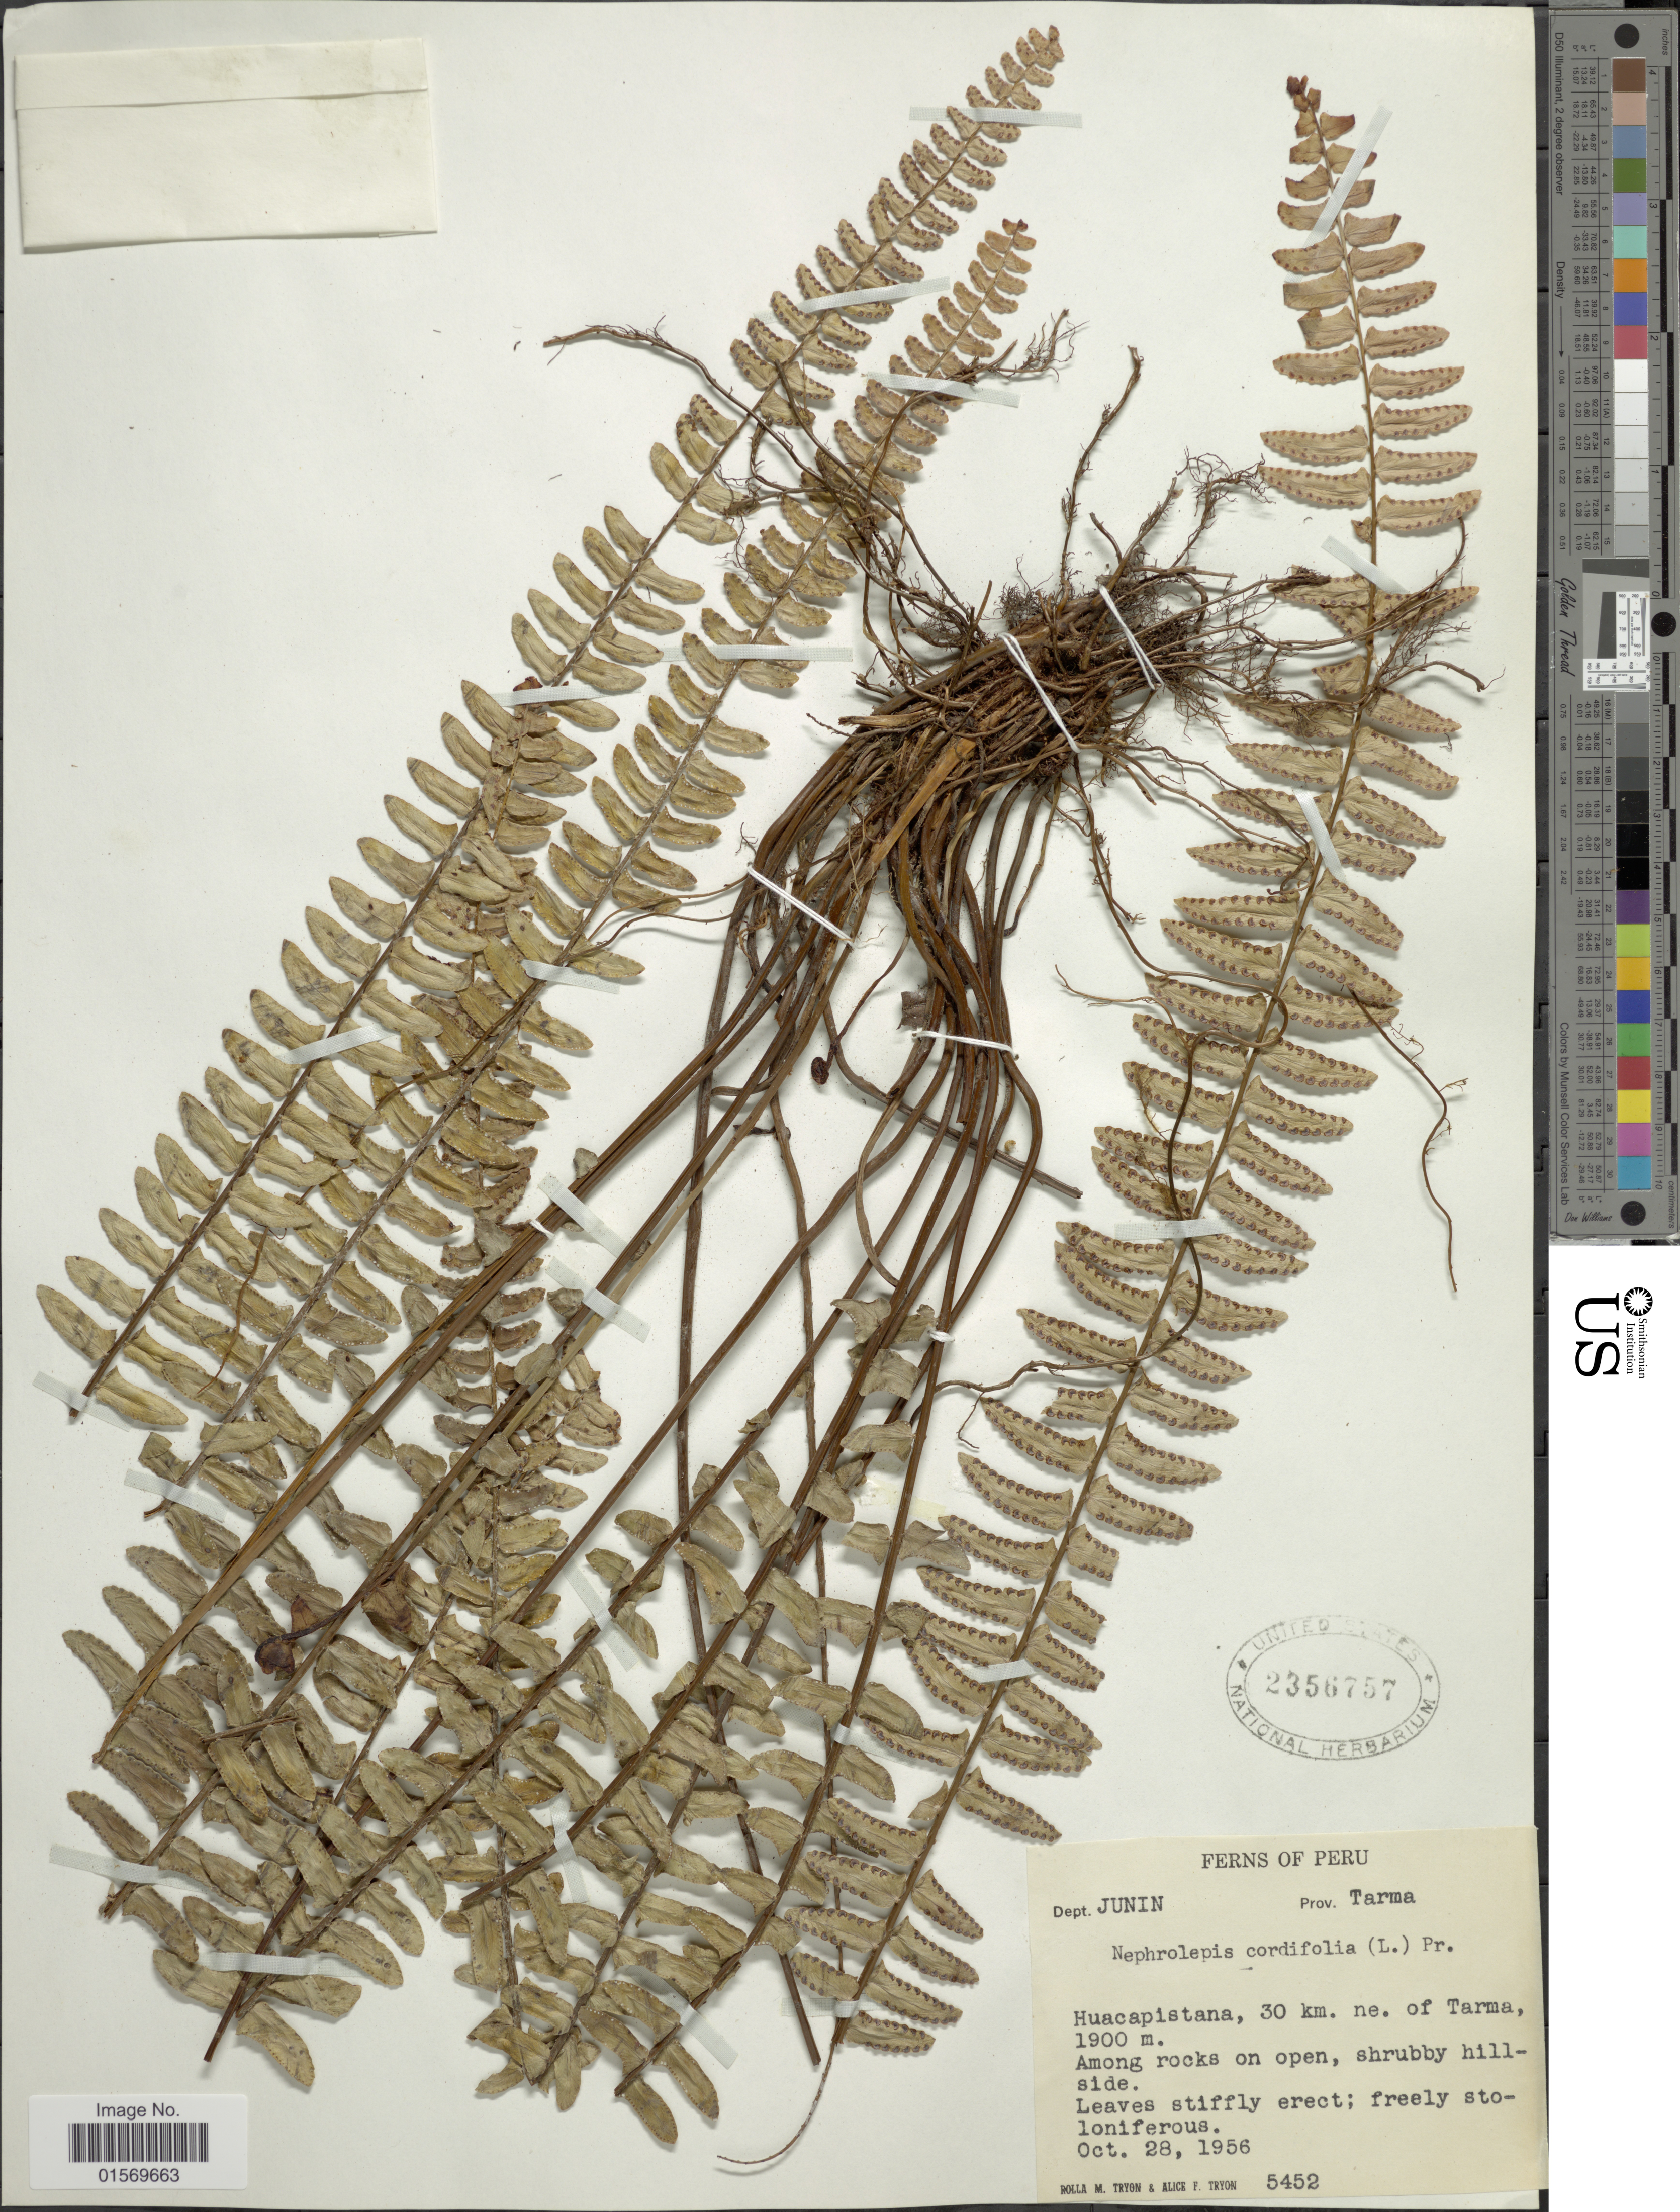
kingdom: Plantae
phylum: Tracheophyta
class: Polypodiopsida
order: Polypodiales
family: Nephrolepidaceae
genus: Nephrolepis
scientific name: Nephrolepis cordifolia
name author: (L.) C. Presl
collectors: R. M. Tryon & A. F. Tryon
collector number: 5452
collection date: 1956-10-28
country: Peru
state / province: Junín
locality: Prov. Tarma, Huacapistana, 30 km. ne. of Tarma, among rocks on open, shrubby hillside.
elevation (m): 1900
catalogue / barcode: US 2356757